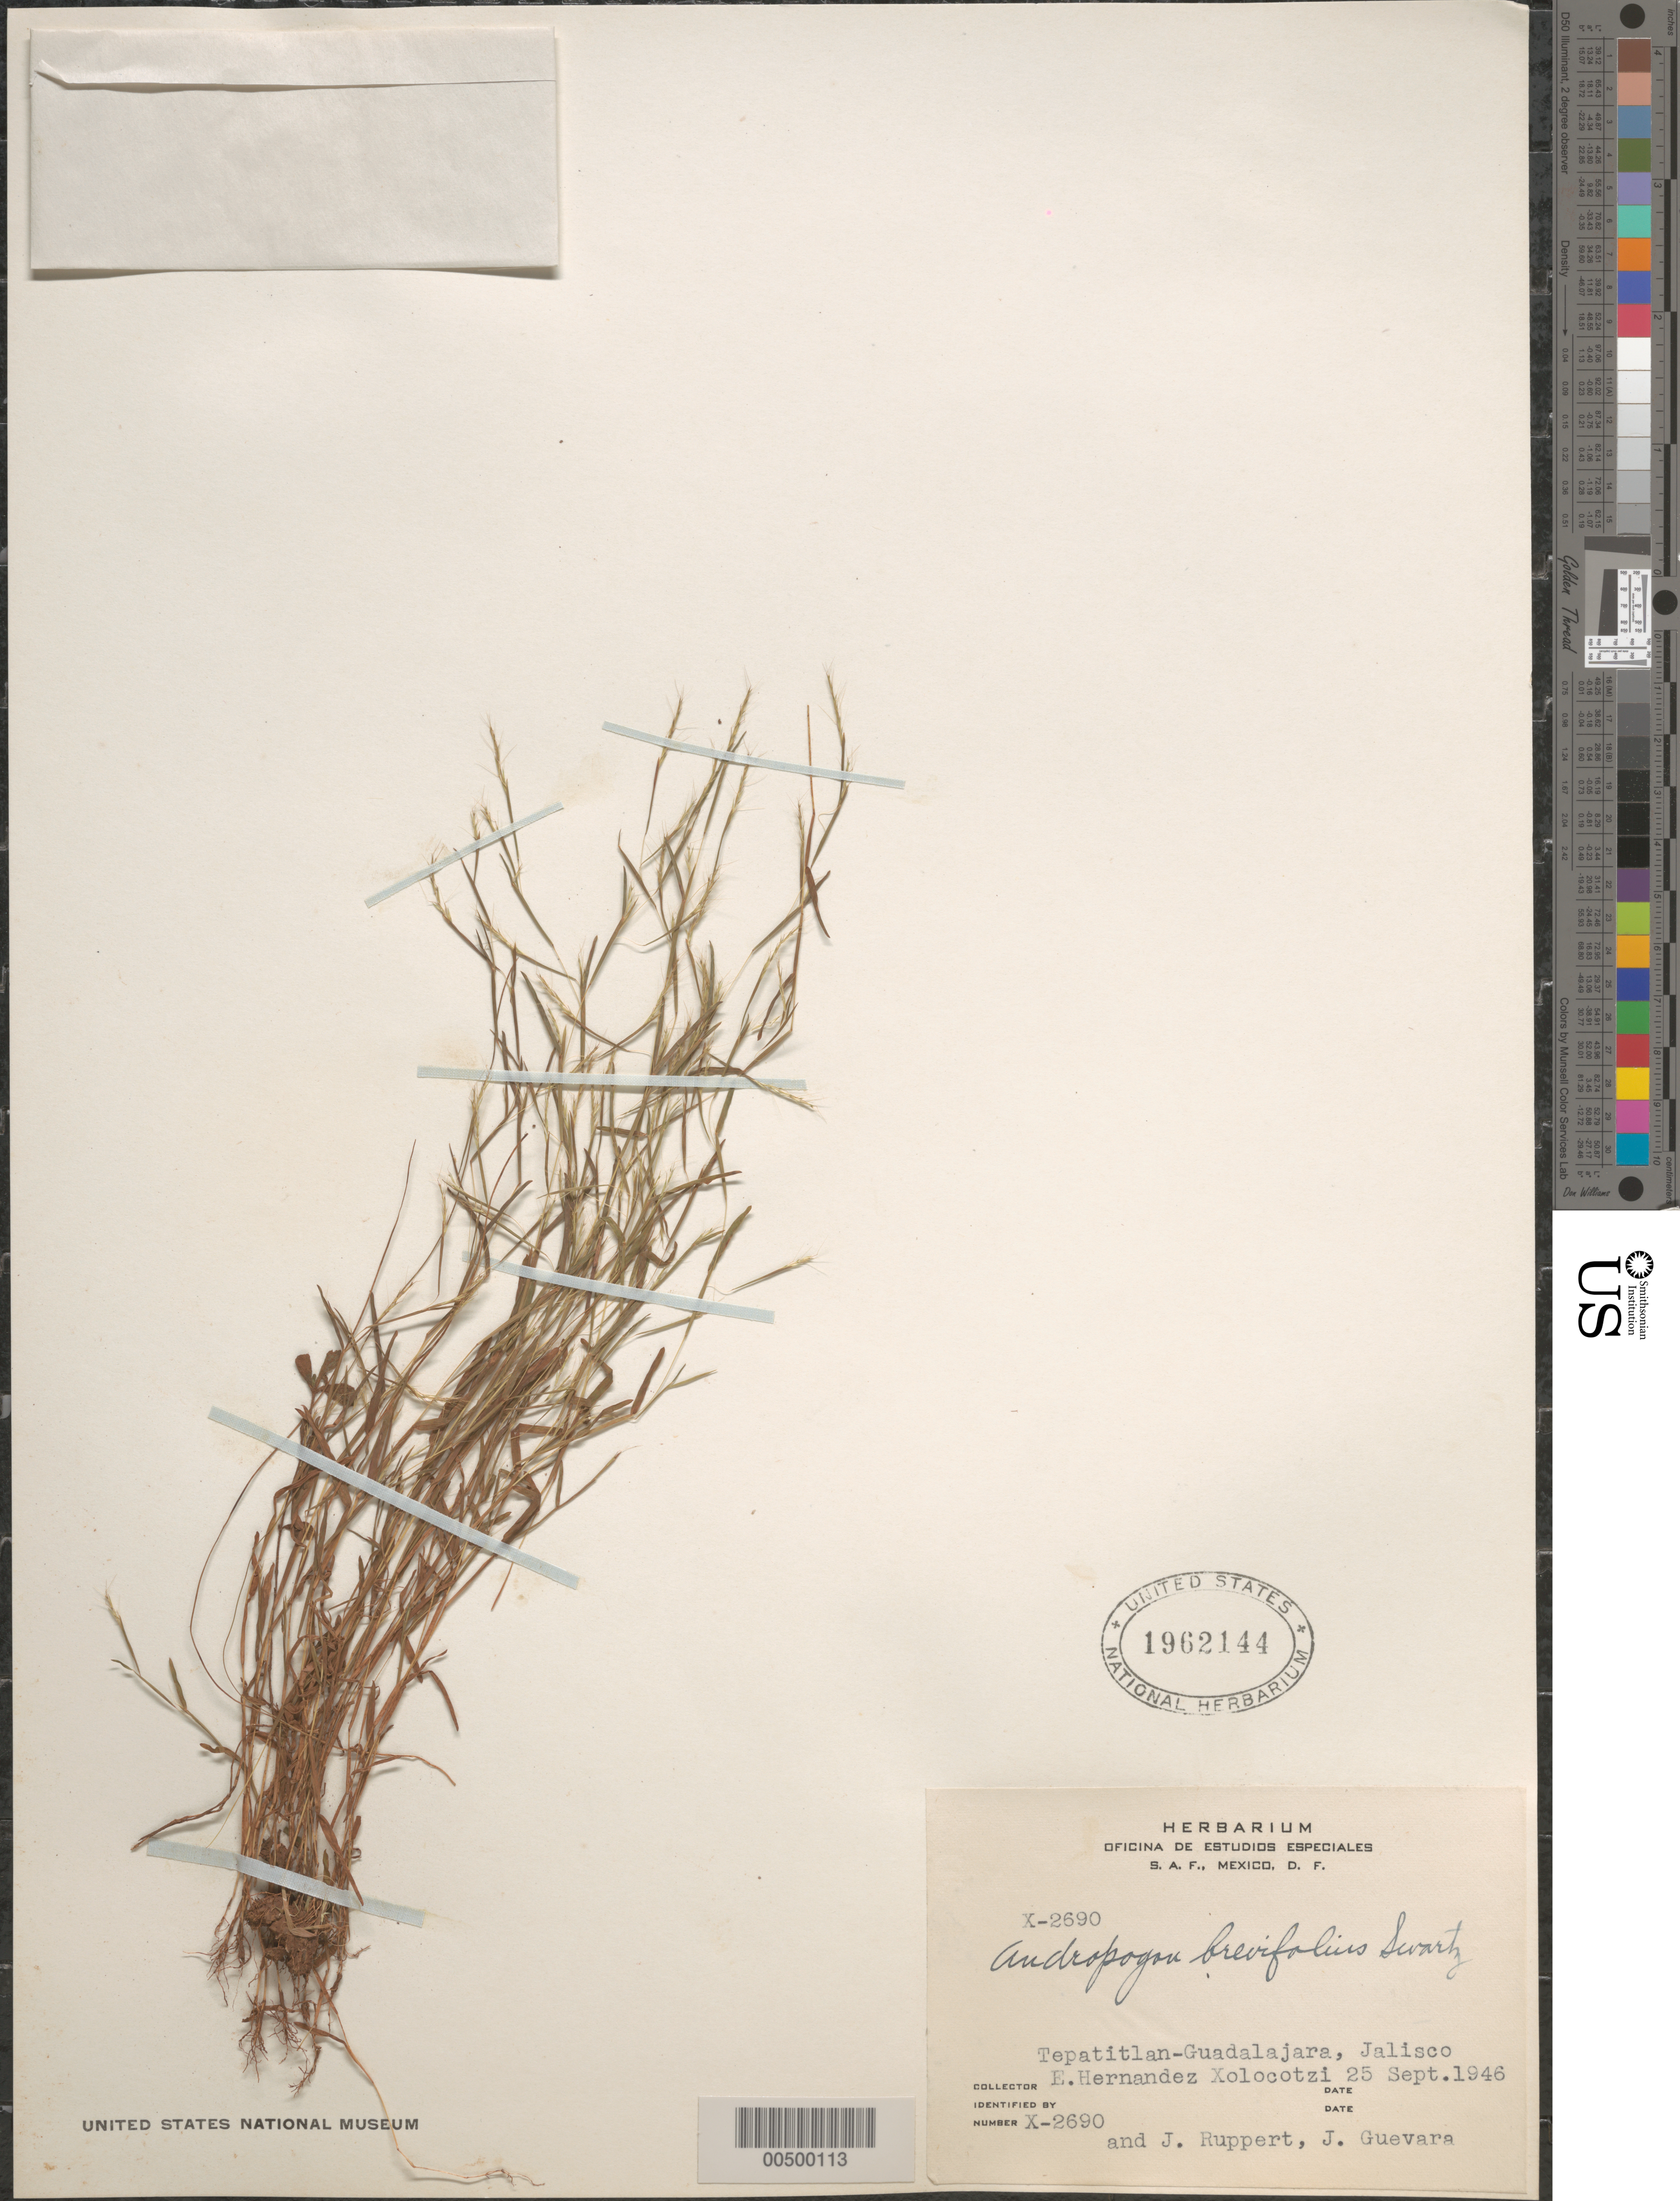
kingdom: Plantae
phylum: Tracheophyta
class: Liliopsida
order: Poales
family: Poaceae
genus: Schizachyrium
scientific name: Schizachyrium brevifolium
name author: (Sw.) Nees ex Büse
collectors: E. I. Hernández-X., J. Ruppert & J. Guevara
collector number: X-2690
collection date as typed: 25 Sep 1946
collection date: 1946-09-25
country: Mexico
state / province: Jalisco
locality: Tepatitlan-Guadalajara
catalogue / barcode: US 1962144